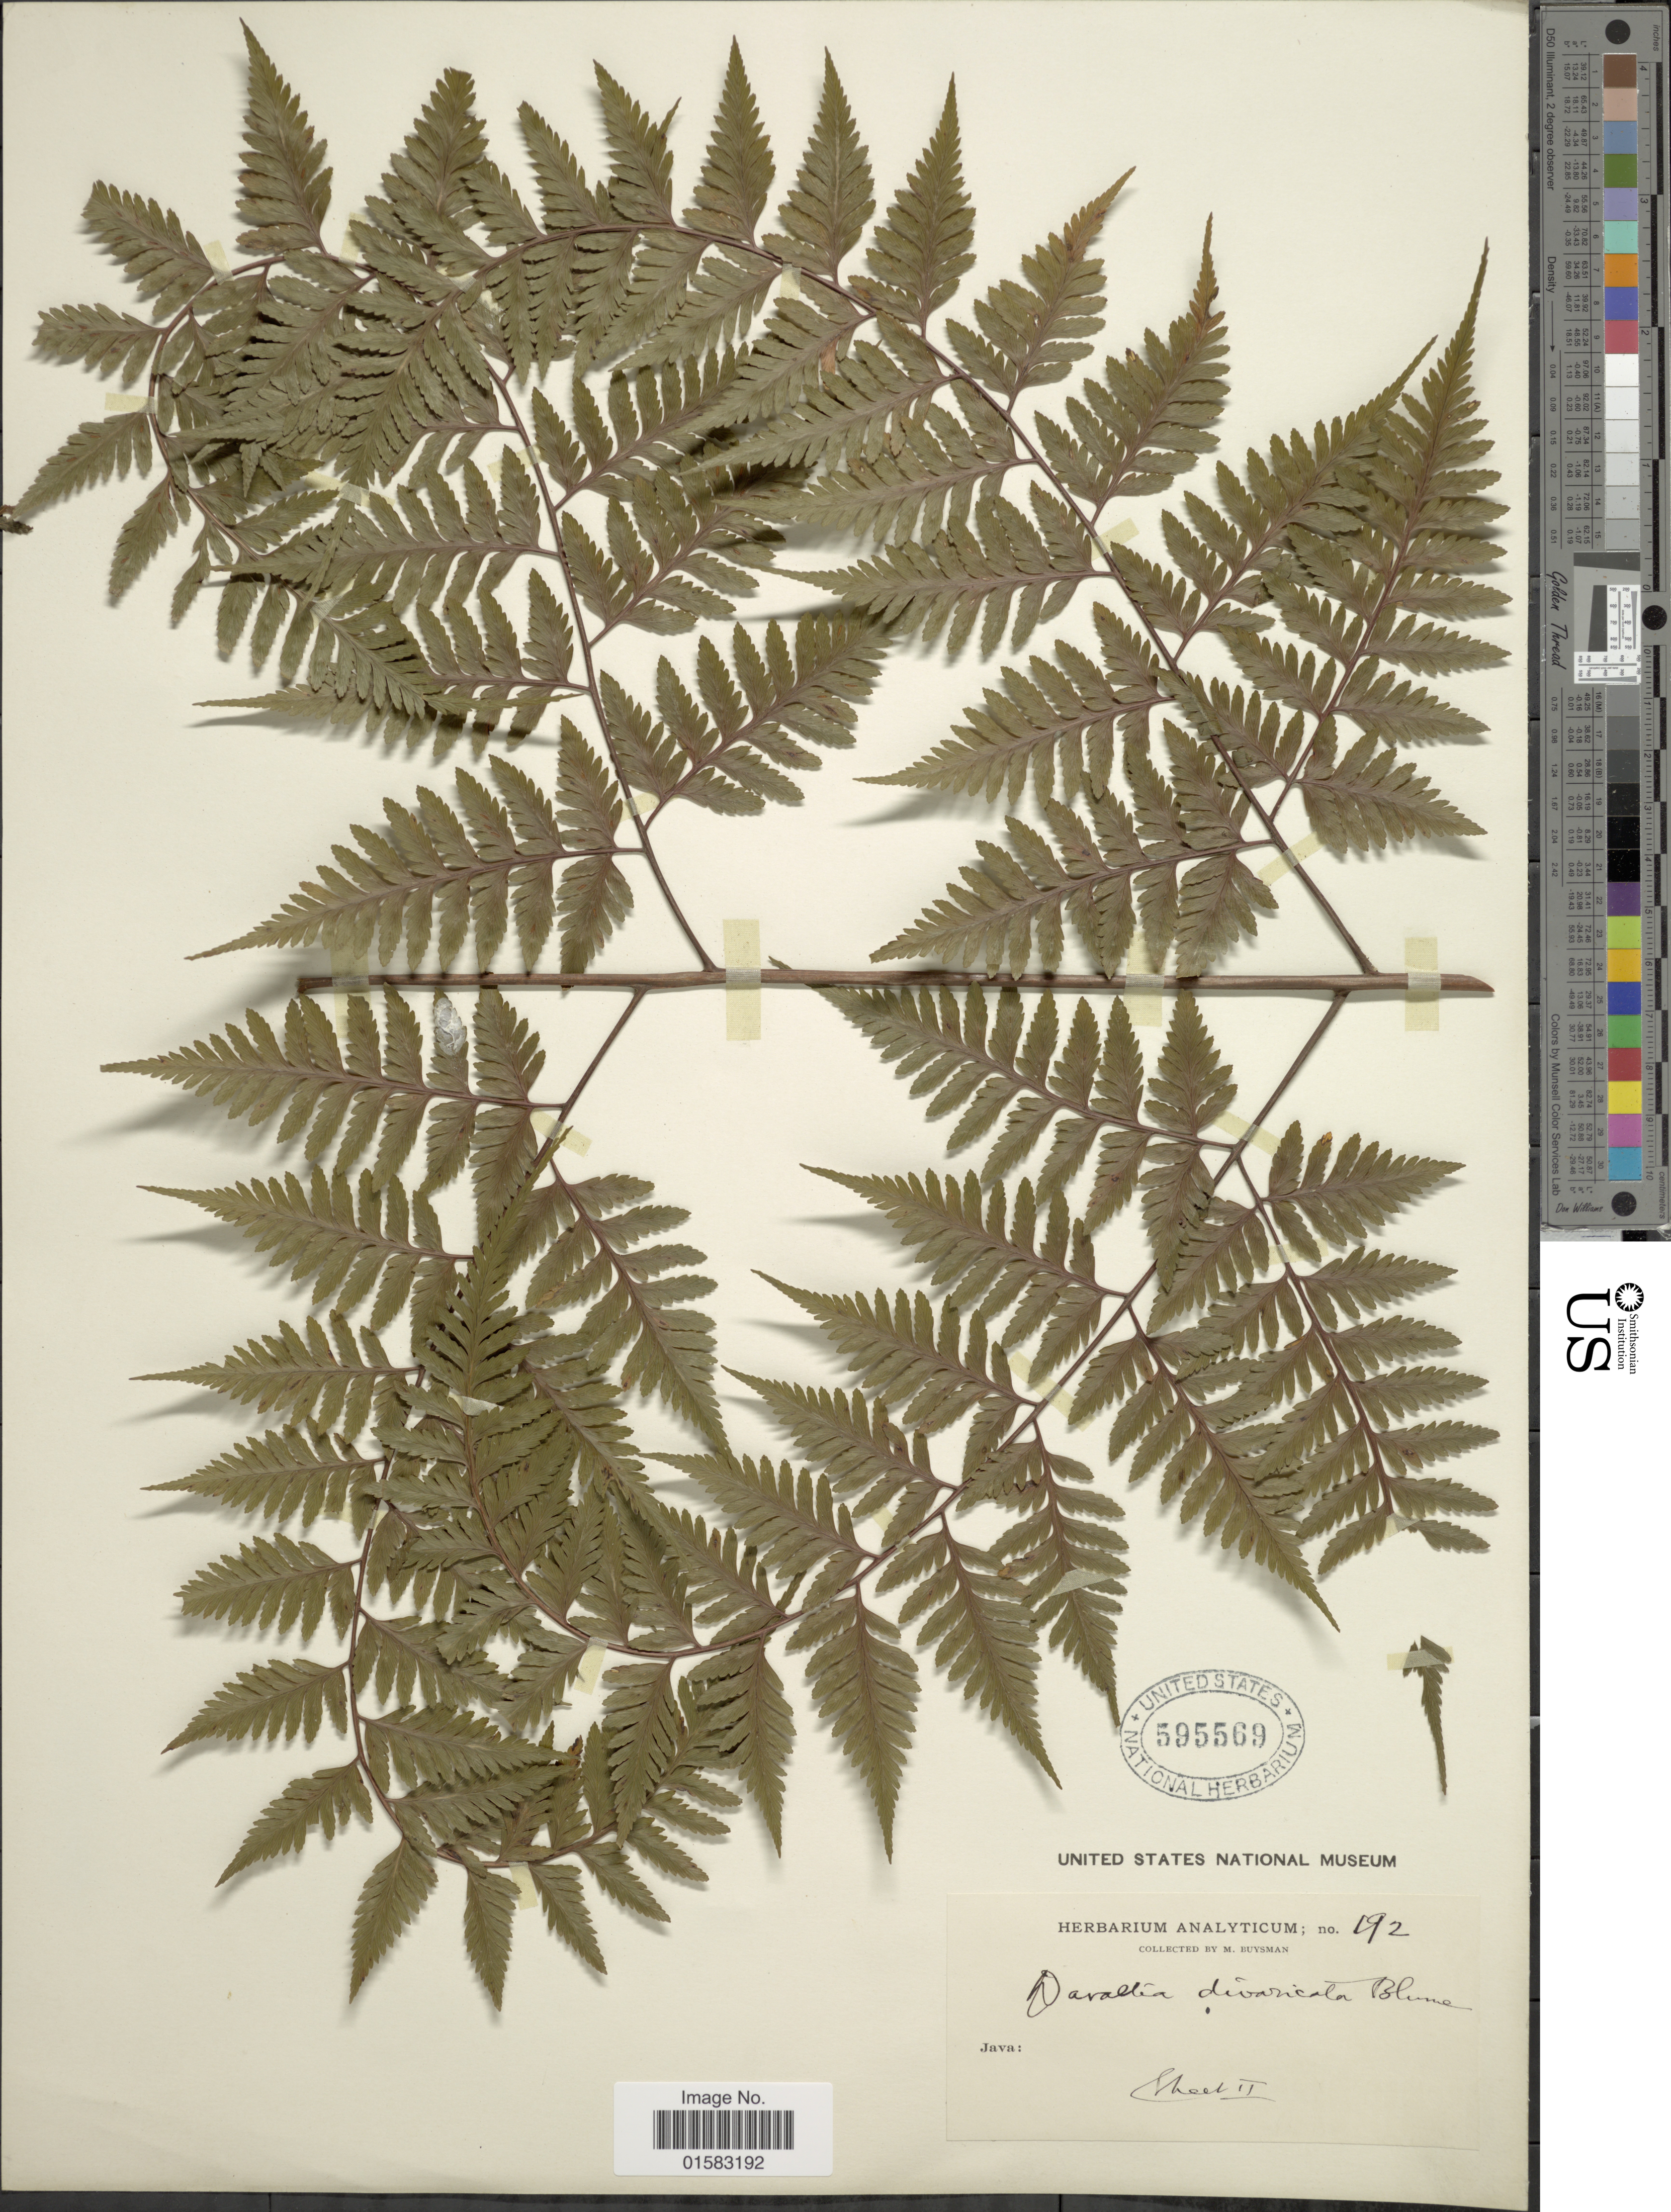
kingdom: Plantae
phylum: Tracheophyta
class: Polypodiopsida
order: Polypodiales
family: Davalliaceae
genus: Davallia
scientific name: Davallia divaricata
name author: Blume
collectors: M. Buysman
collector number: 192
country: Indonesia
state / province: Java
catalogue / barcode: US 595569